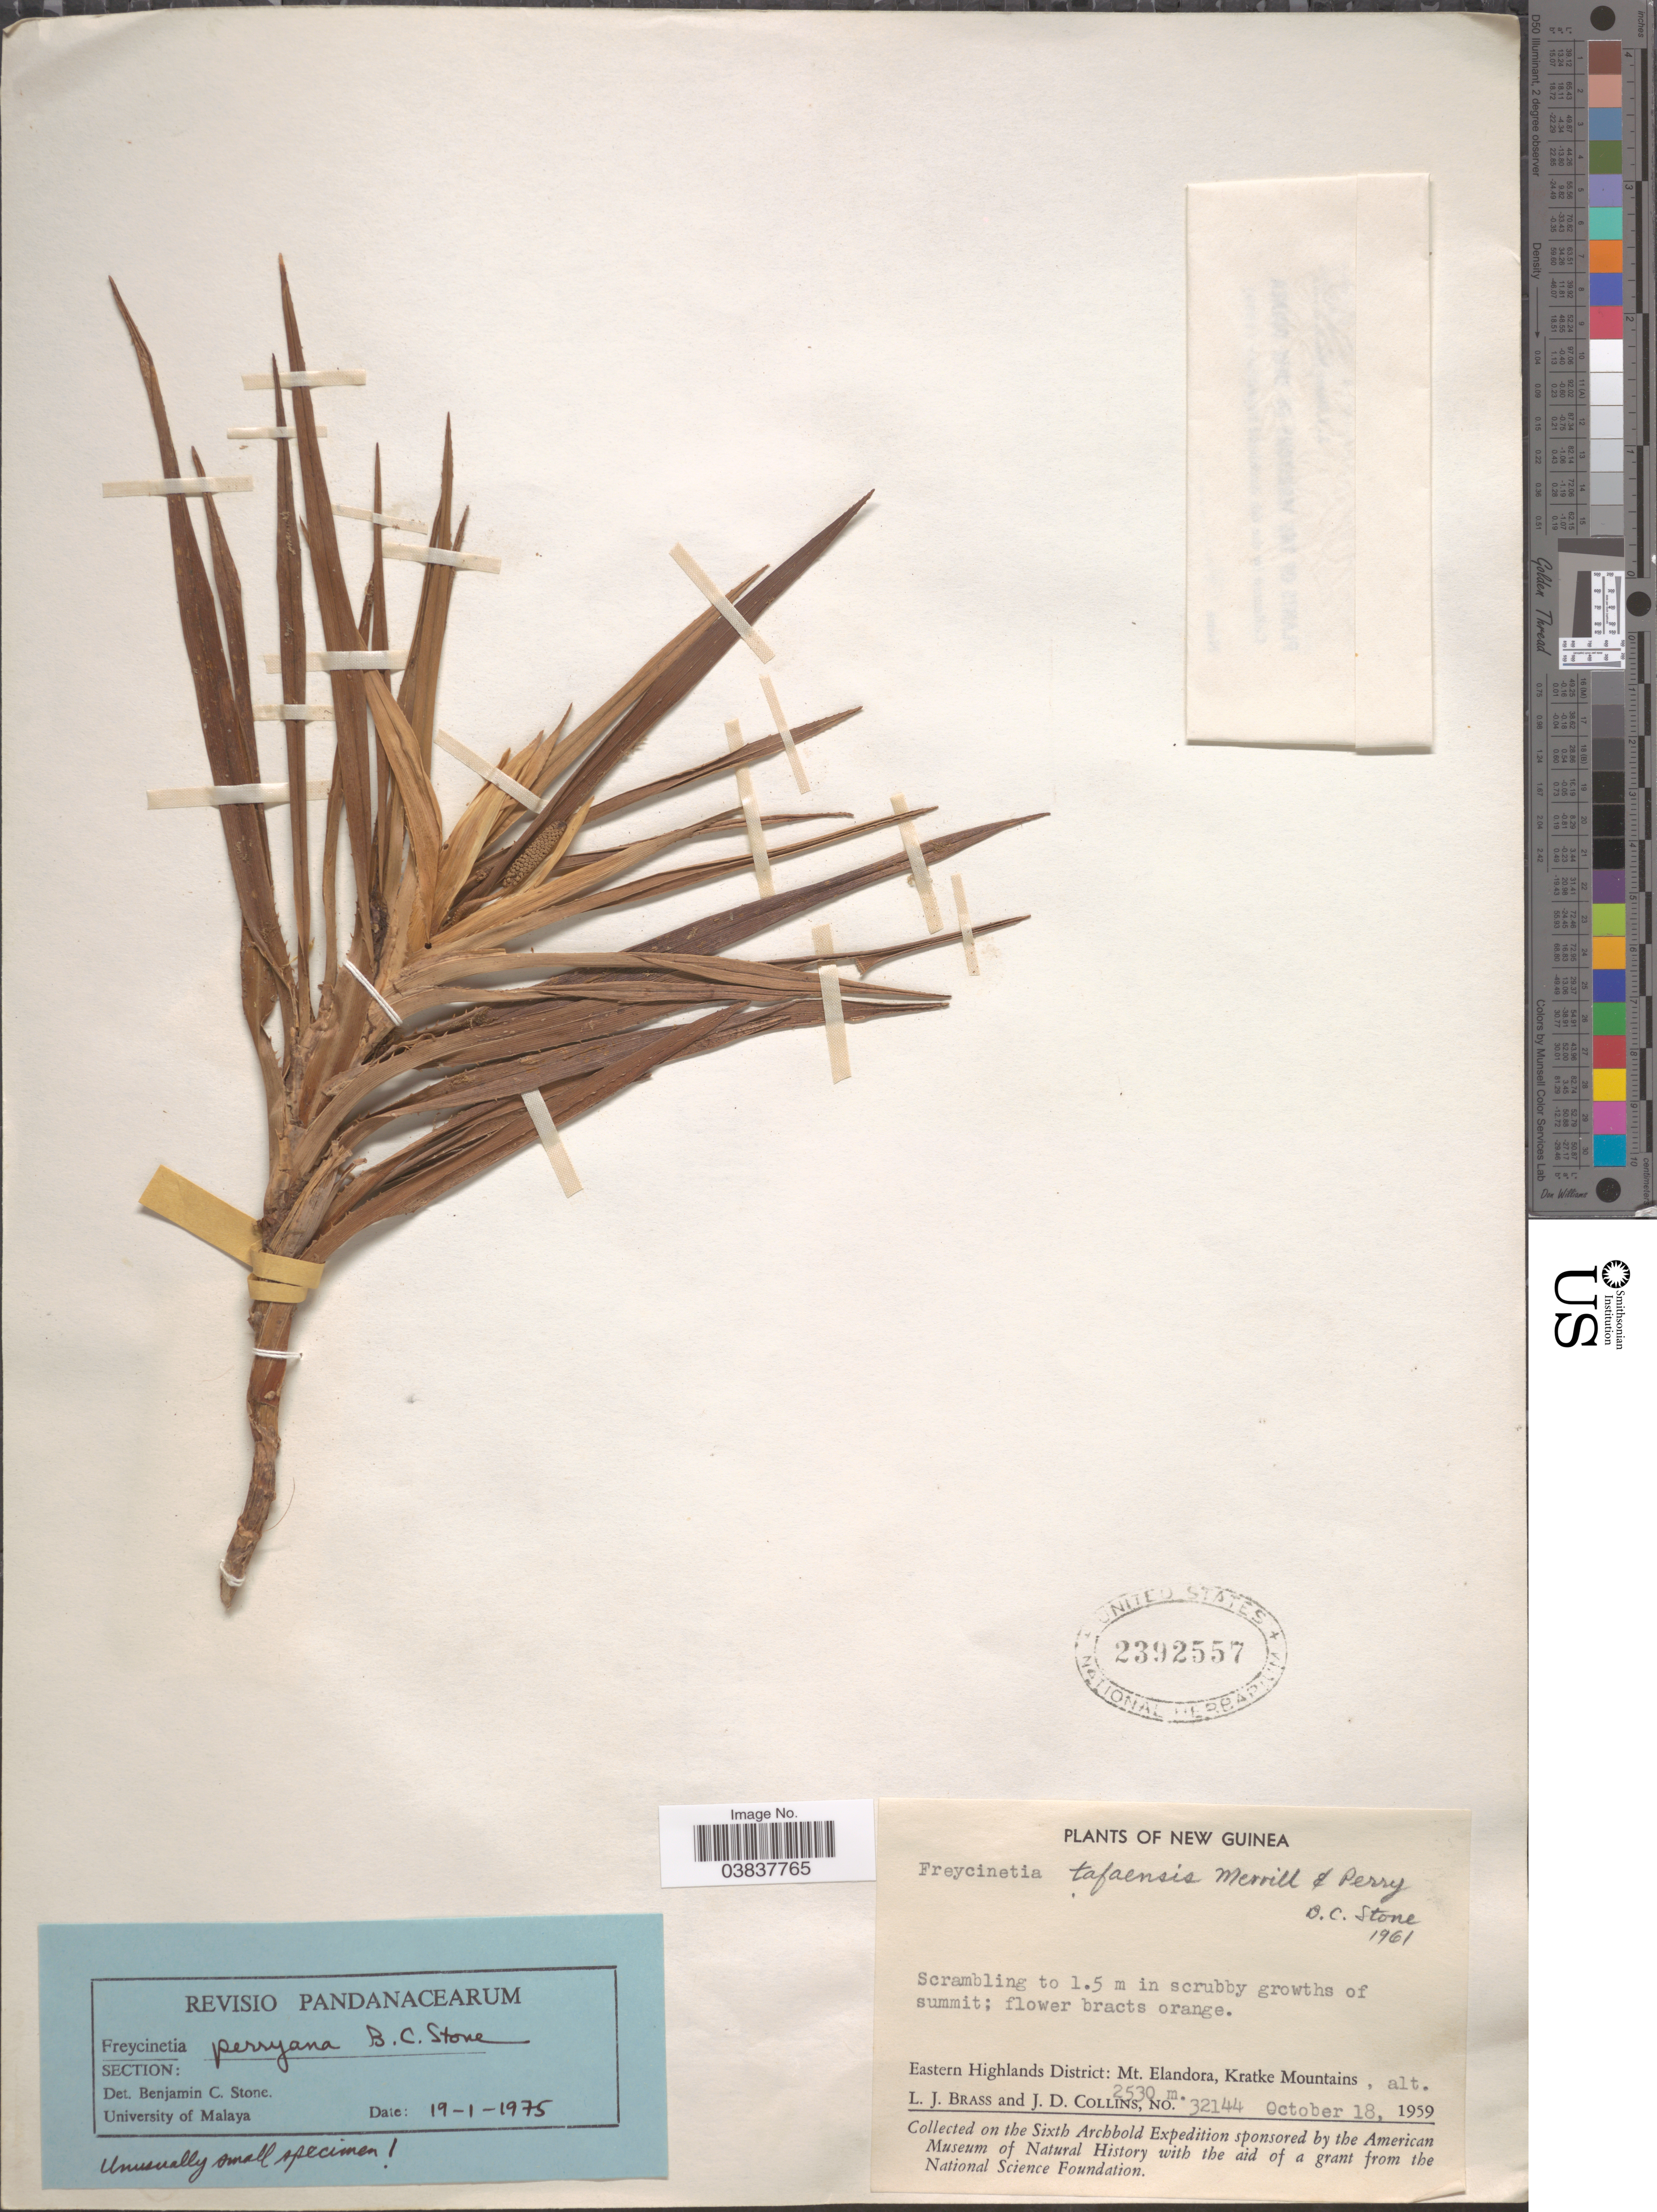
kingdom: Plantae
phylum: Tracheophyta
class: Liliopsida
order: Pandanales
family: Pandanaceae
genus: Freycinetia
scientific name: Freycinetia perryana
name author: B.C. Stone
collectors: L. J. Brass & J. Collins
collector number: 32144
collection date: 1959-10-18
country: Papua New Guinea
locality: New Guinea. Eastern Highlands District: Mt. Elandora, Kratke Mountains.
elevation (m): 2530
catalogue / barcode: US 2392557